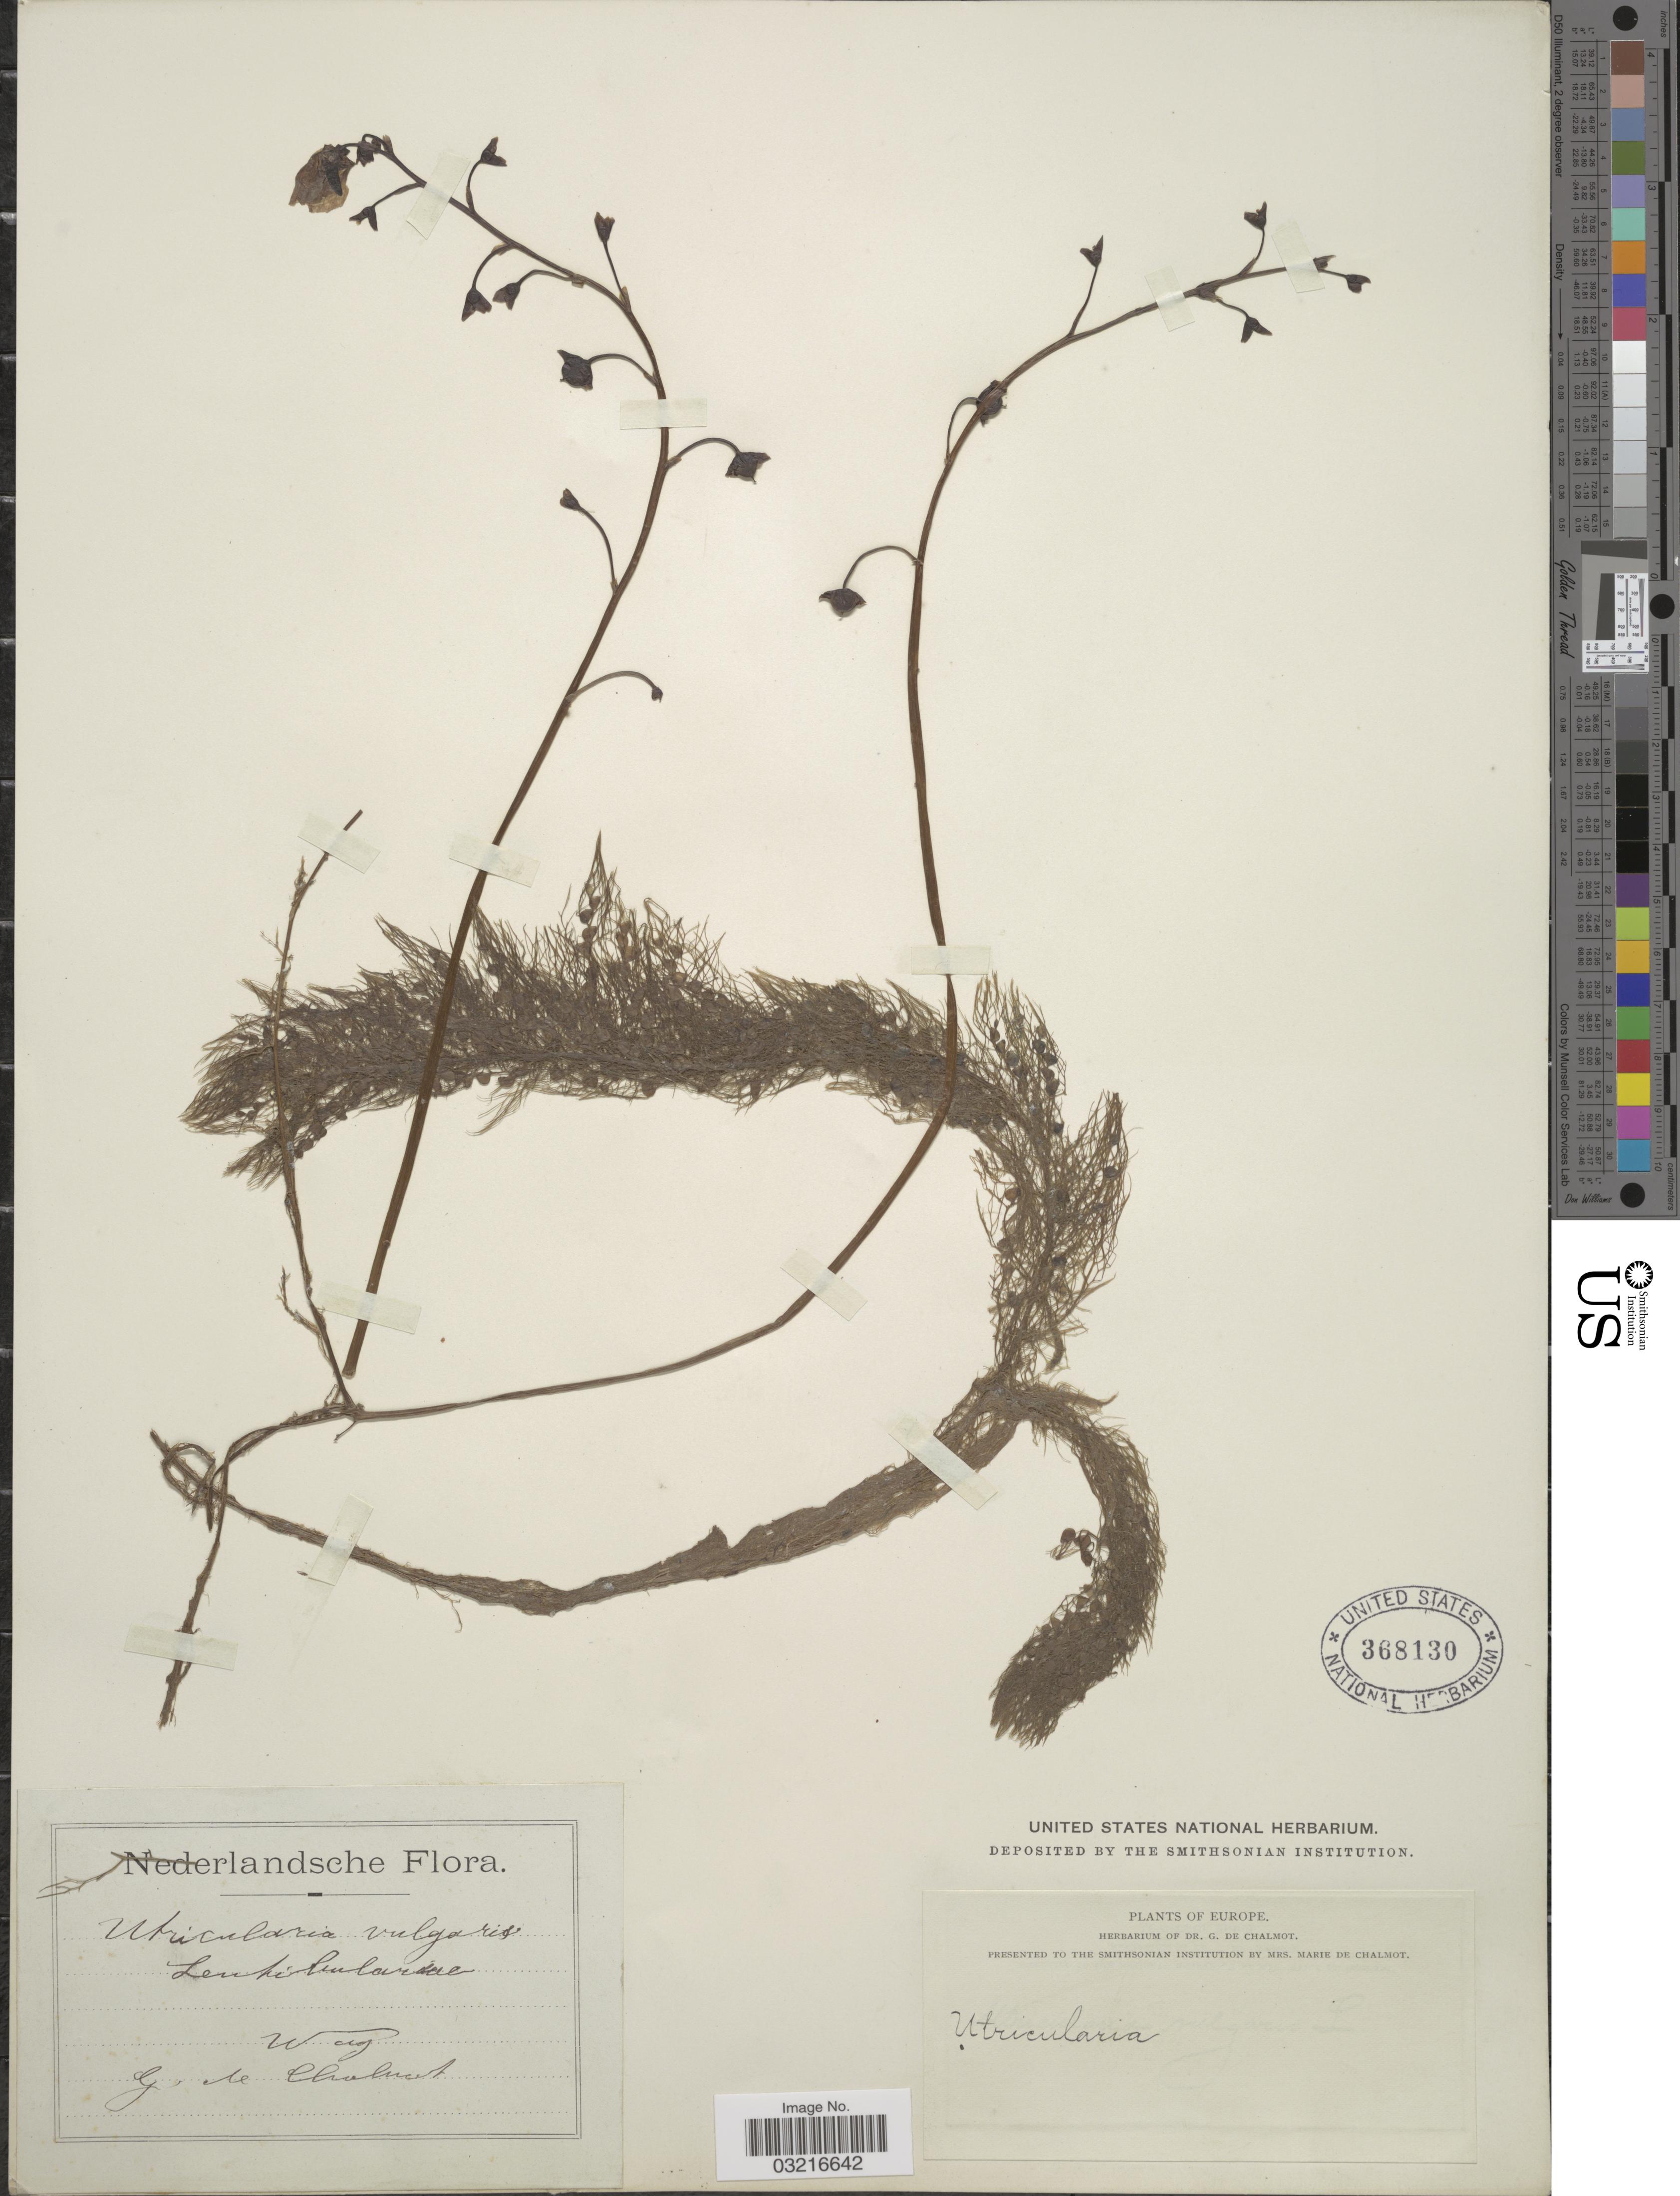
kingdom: Plantae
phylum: Tracheophyta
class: Magnoliopsida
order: Lamiales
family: Lentibulariaceae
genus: Utricularia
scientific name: Utricularia vulgaris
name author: L.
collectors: G. de Chalmot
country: Netherlands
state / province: Gelderland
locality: Wag.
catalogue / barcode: US 368130